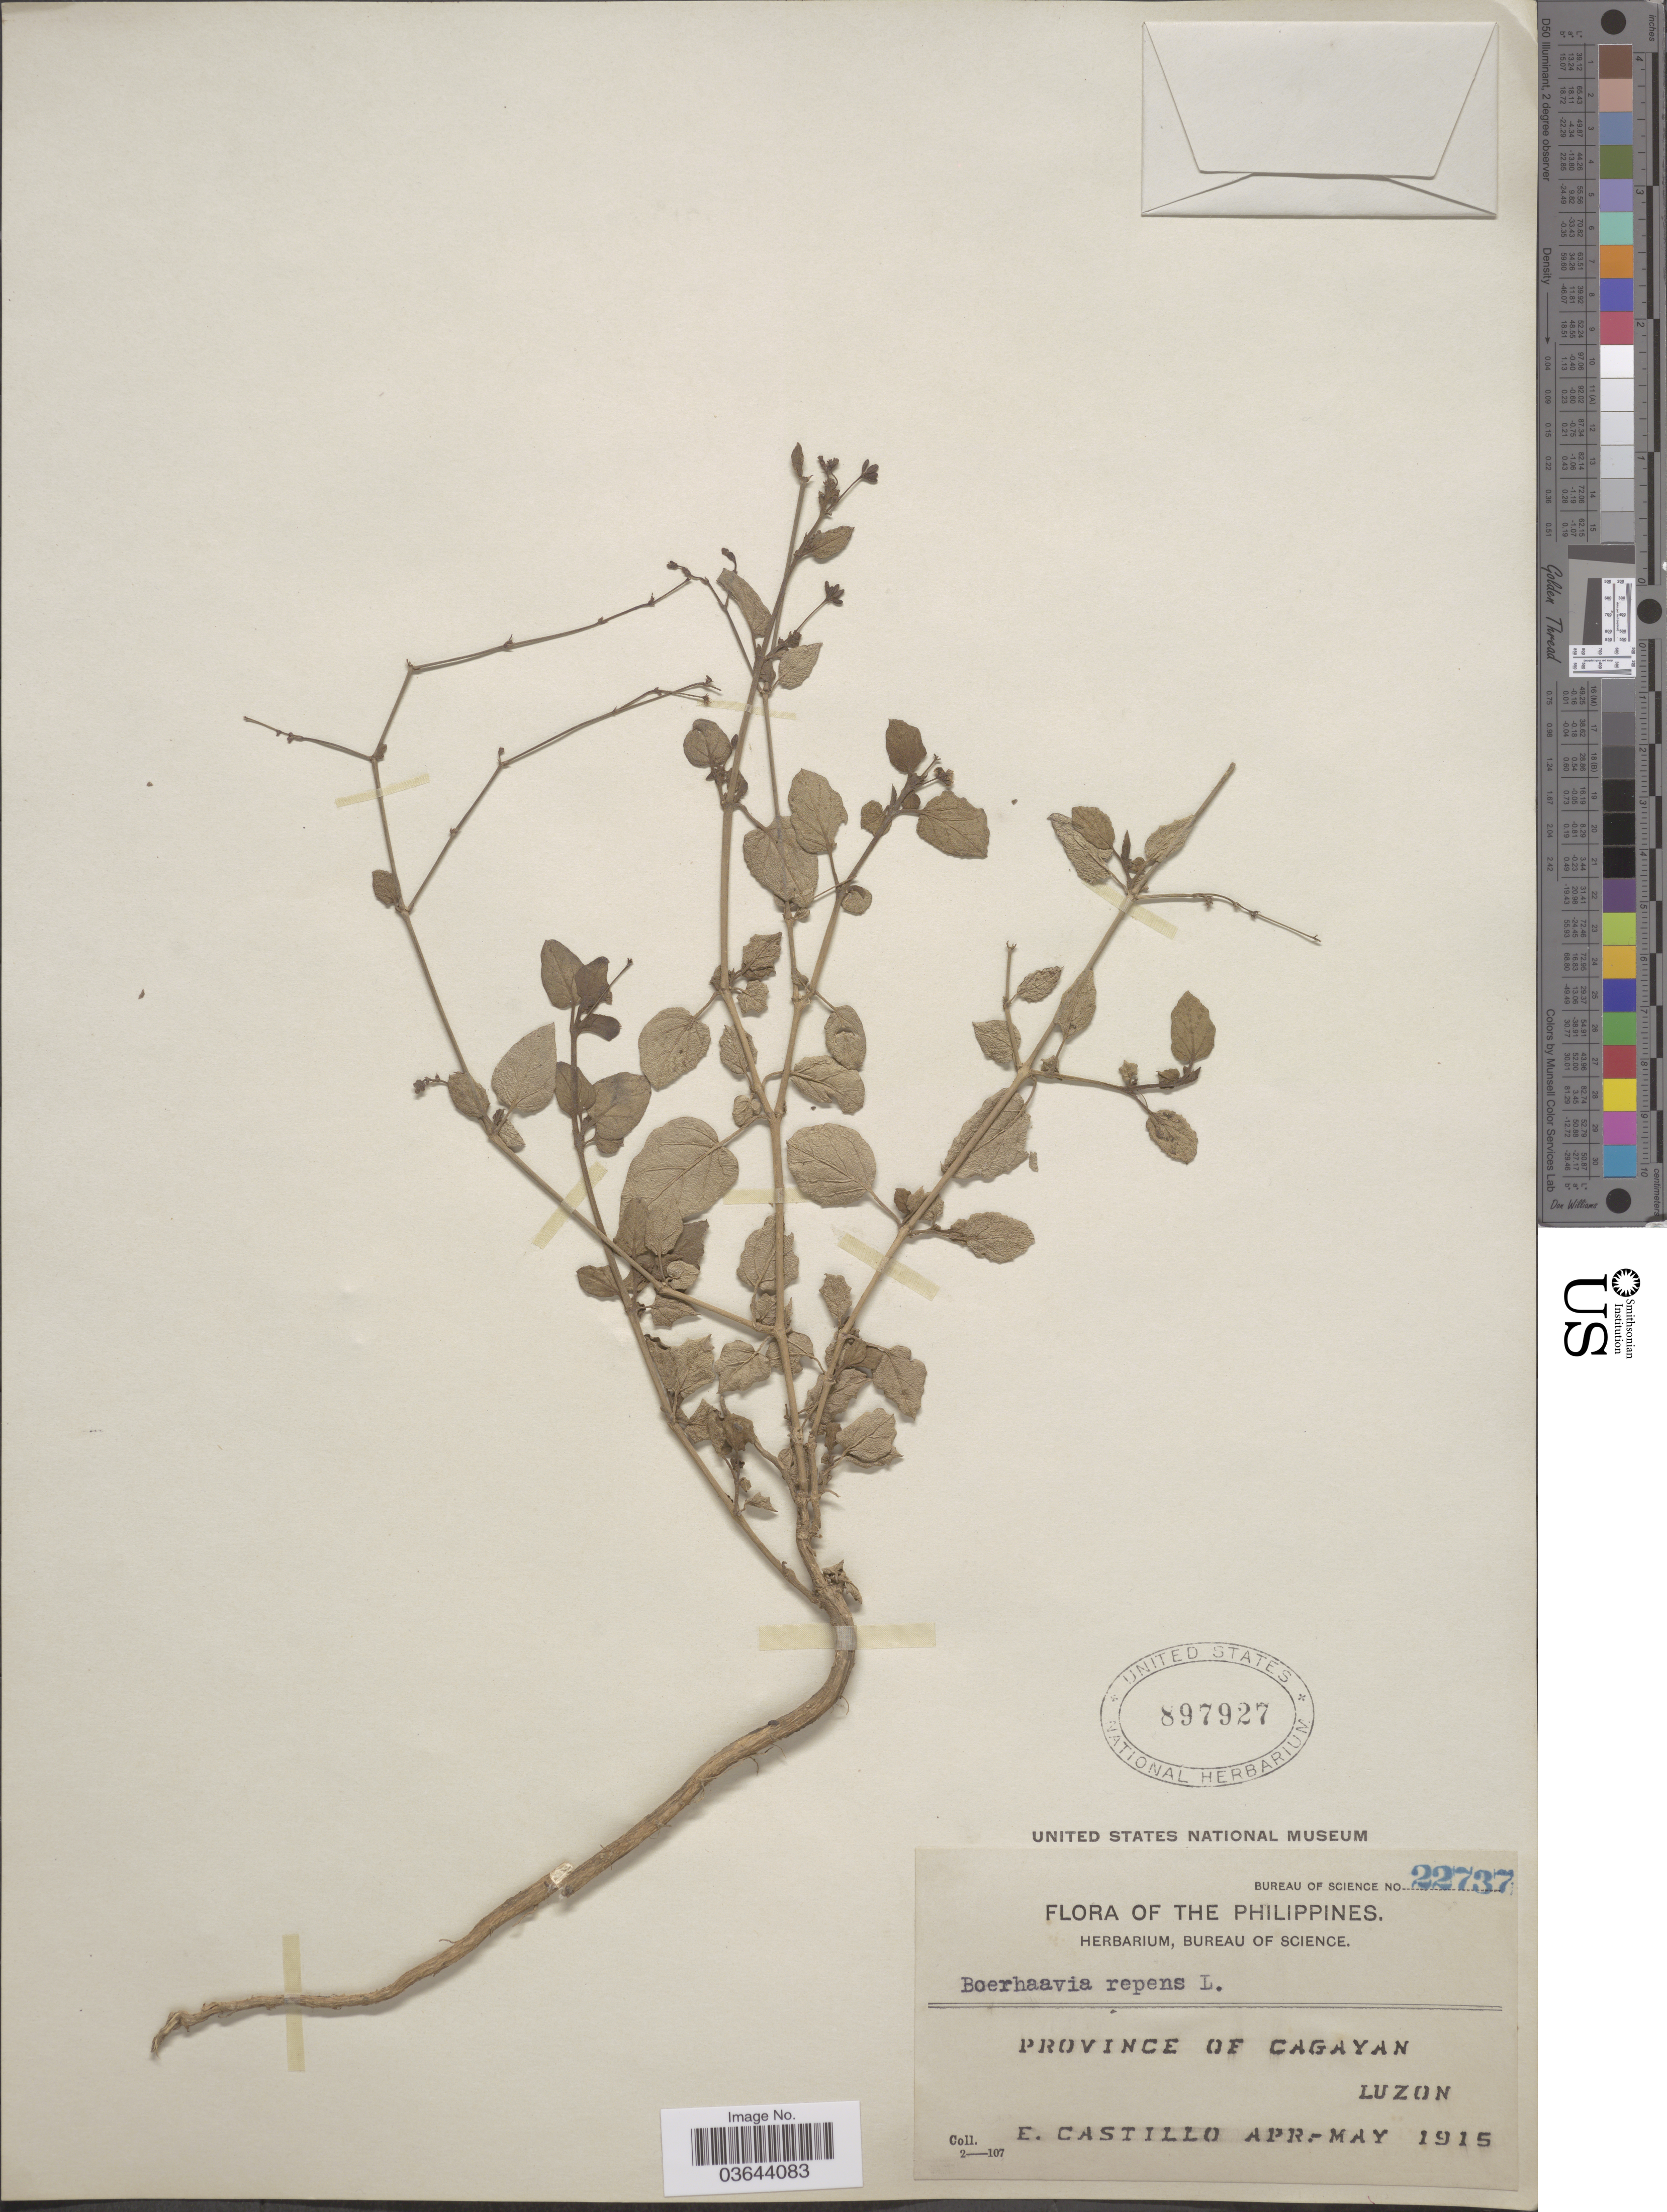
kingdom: Plantae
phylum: Tracheophyta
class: Magnoliopsida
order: Caryophyllales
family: Nyctaginaceae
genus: Boerhavia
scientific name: Boerhavia diffusa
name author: L.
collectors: E. Castillo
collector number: Bureau of Science 22737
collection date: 1915-04/1915-05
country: Philippines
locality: Province of Cagayan, Luzon.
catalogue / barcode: US 897927